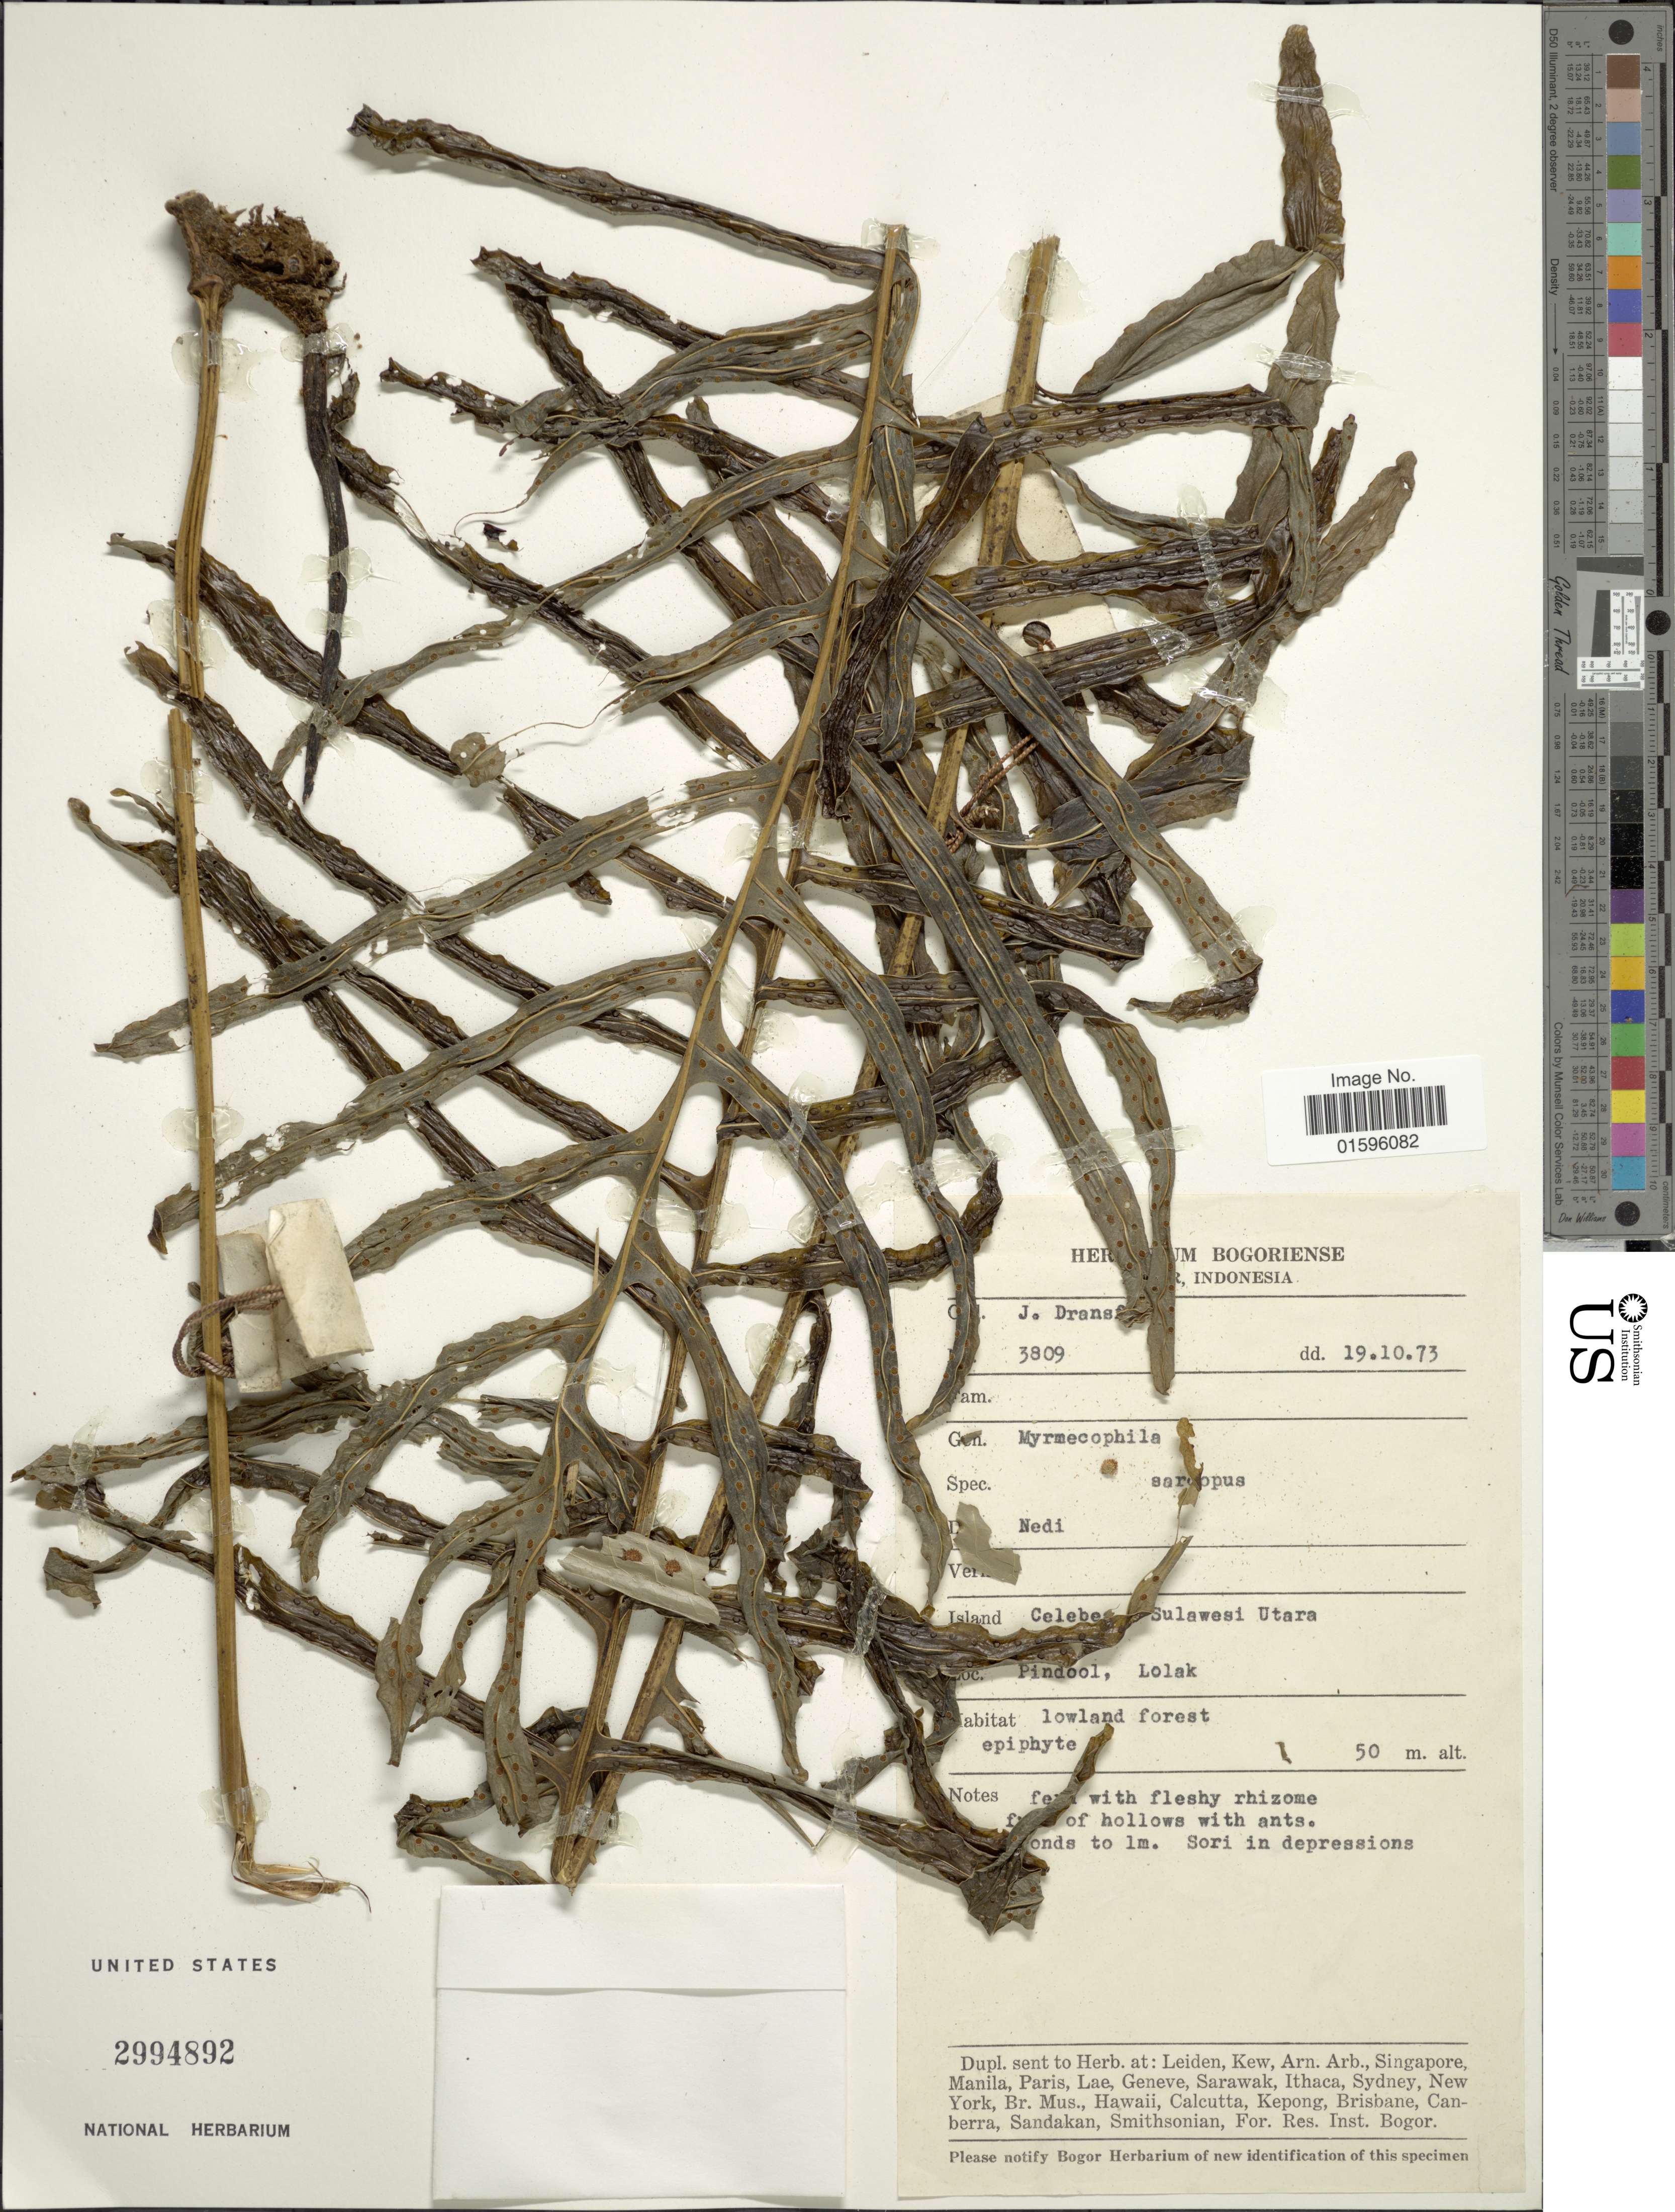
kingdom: Plantae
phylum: Tracheophyta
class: Polypodiopsida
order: Polypodiales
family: Polypodiaceae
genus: Polypodium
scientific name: Polypodium sp.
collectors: J. Dransfield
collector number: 3809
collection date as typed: Transcribed d/m/y: 19/10/73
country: Indonesia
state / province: Sulawesi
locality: Island Celebe [illegible text], Sulawesi Utara, Pindool, Lolak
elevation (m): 50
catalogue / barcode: US 2994892